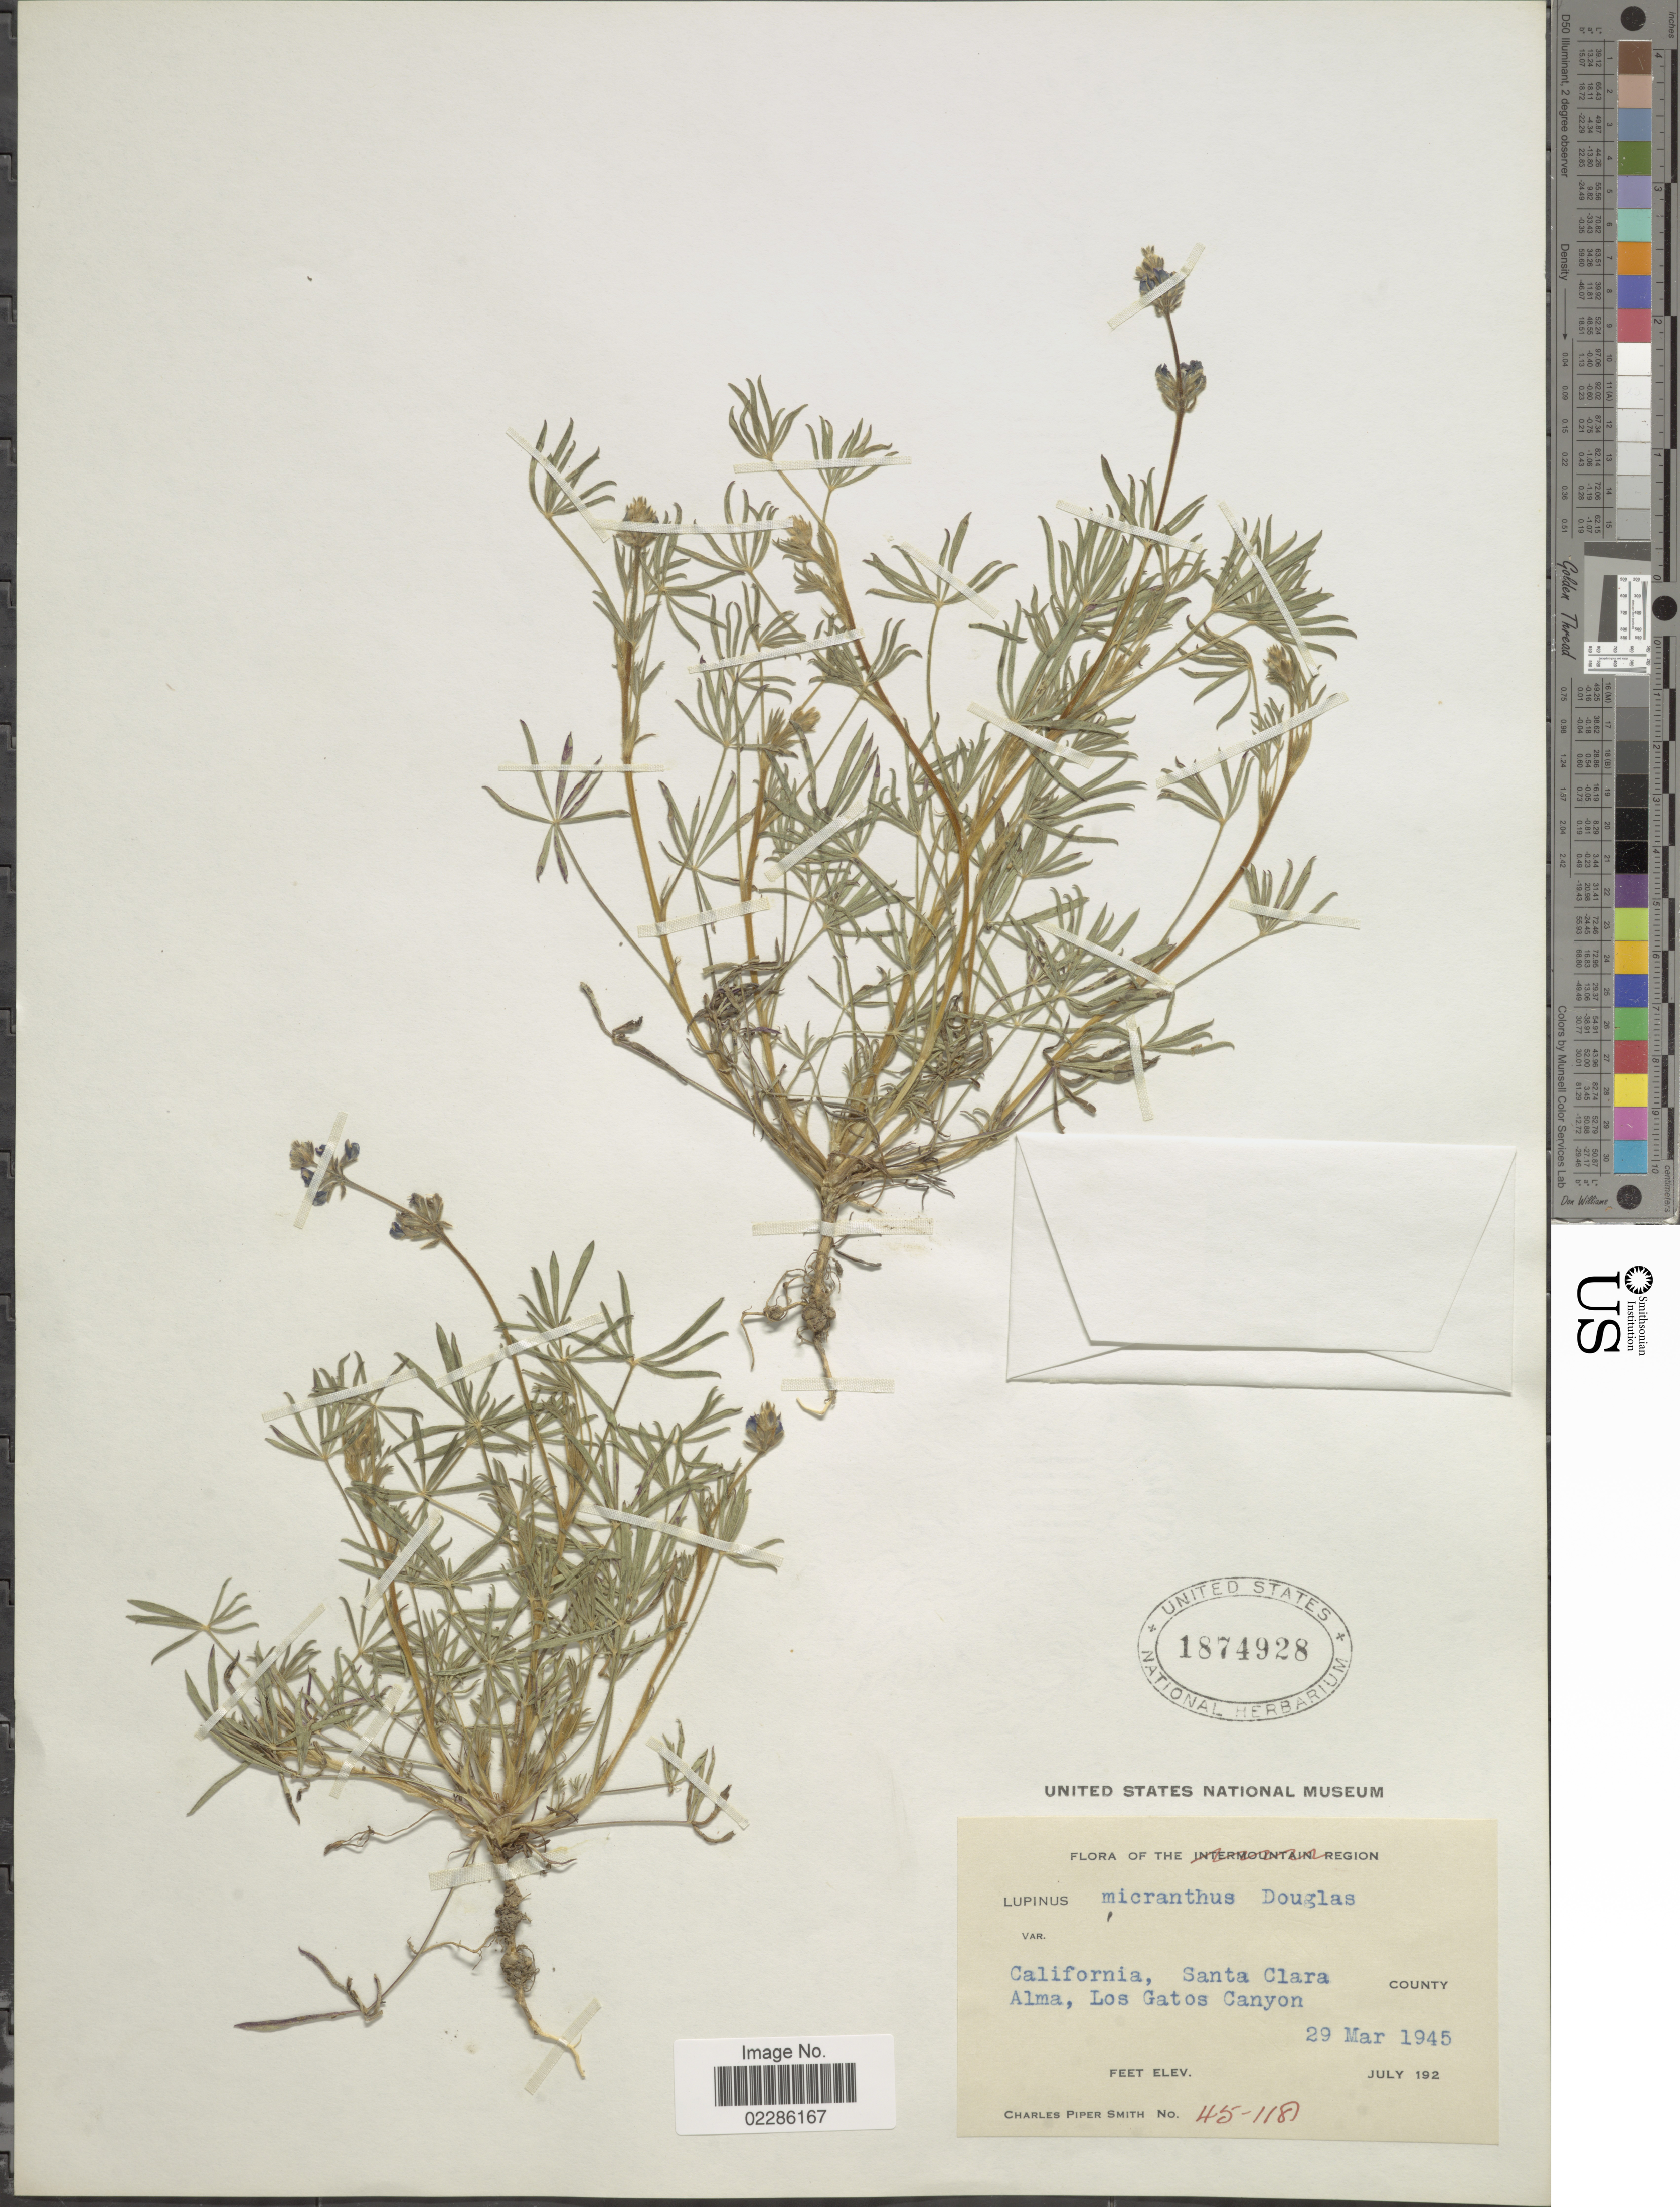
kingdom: Plantae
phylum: Tracheophyta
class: Magnoliopsida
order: Fabales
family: Fabaceae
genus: Lupinus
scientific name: Lupinus micranthus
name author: Douglas ex Lindl.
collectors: C. P. Smith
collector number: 45-118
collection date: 1945-03-29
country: United States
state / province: California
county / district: Santa Clara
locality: Santa Clara county, Alma, Los Gatos Canyon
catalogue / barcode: US 1874928